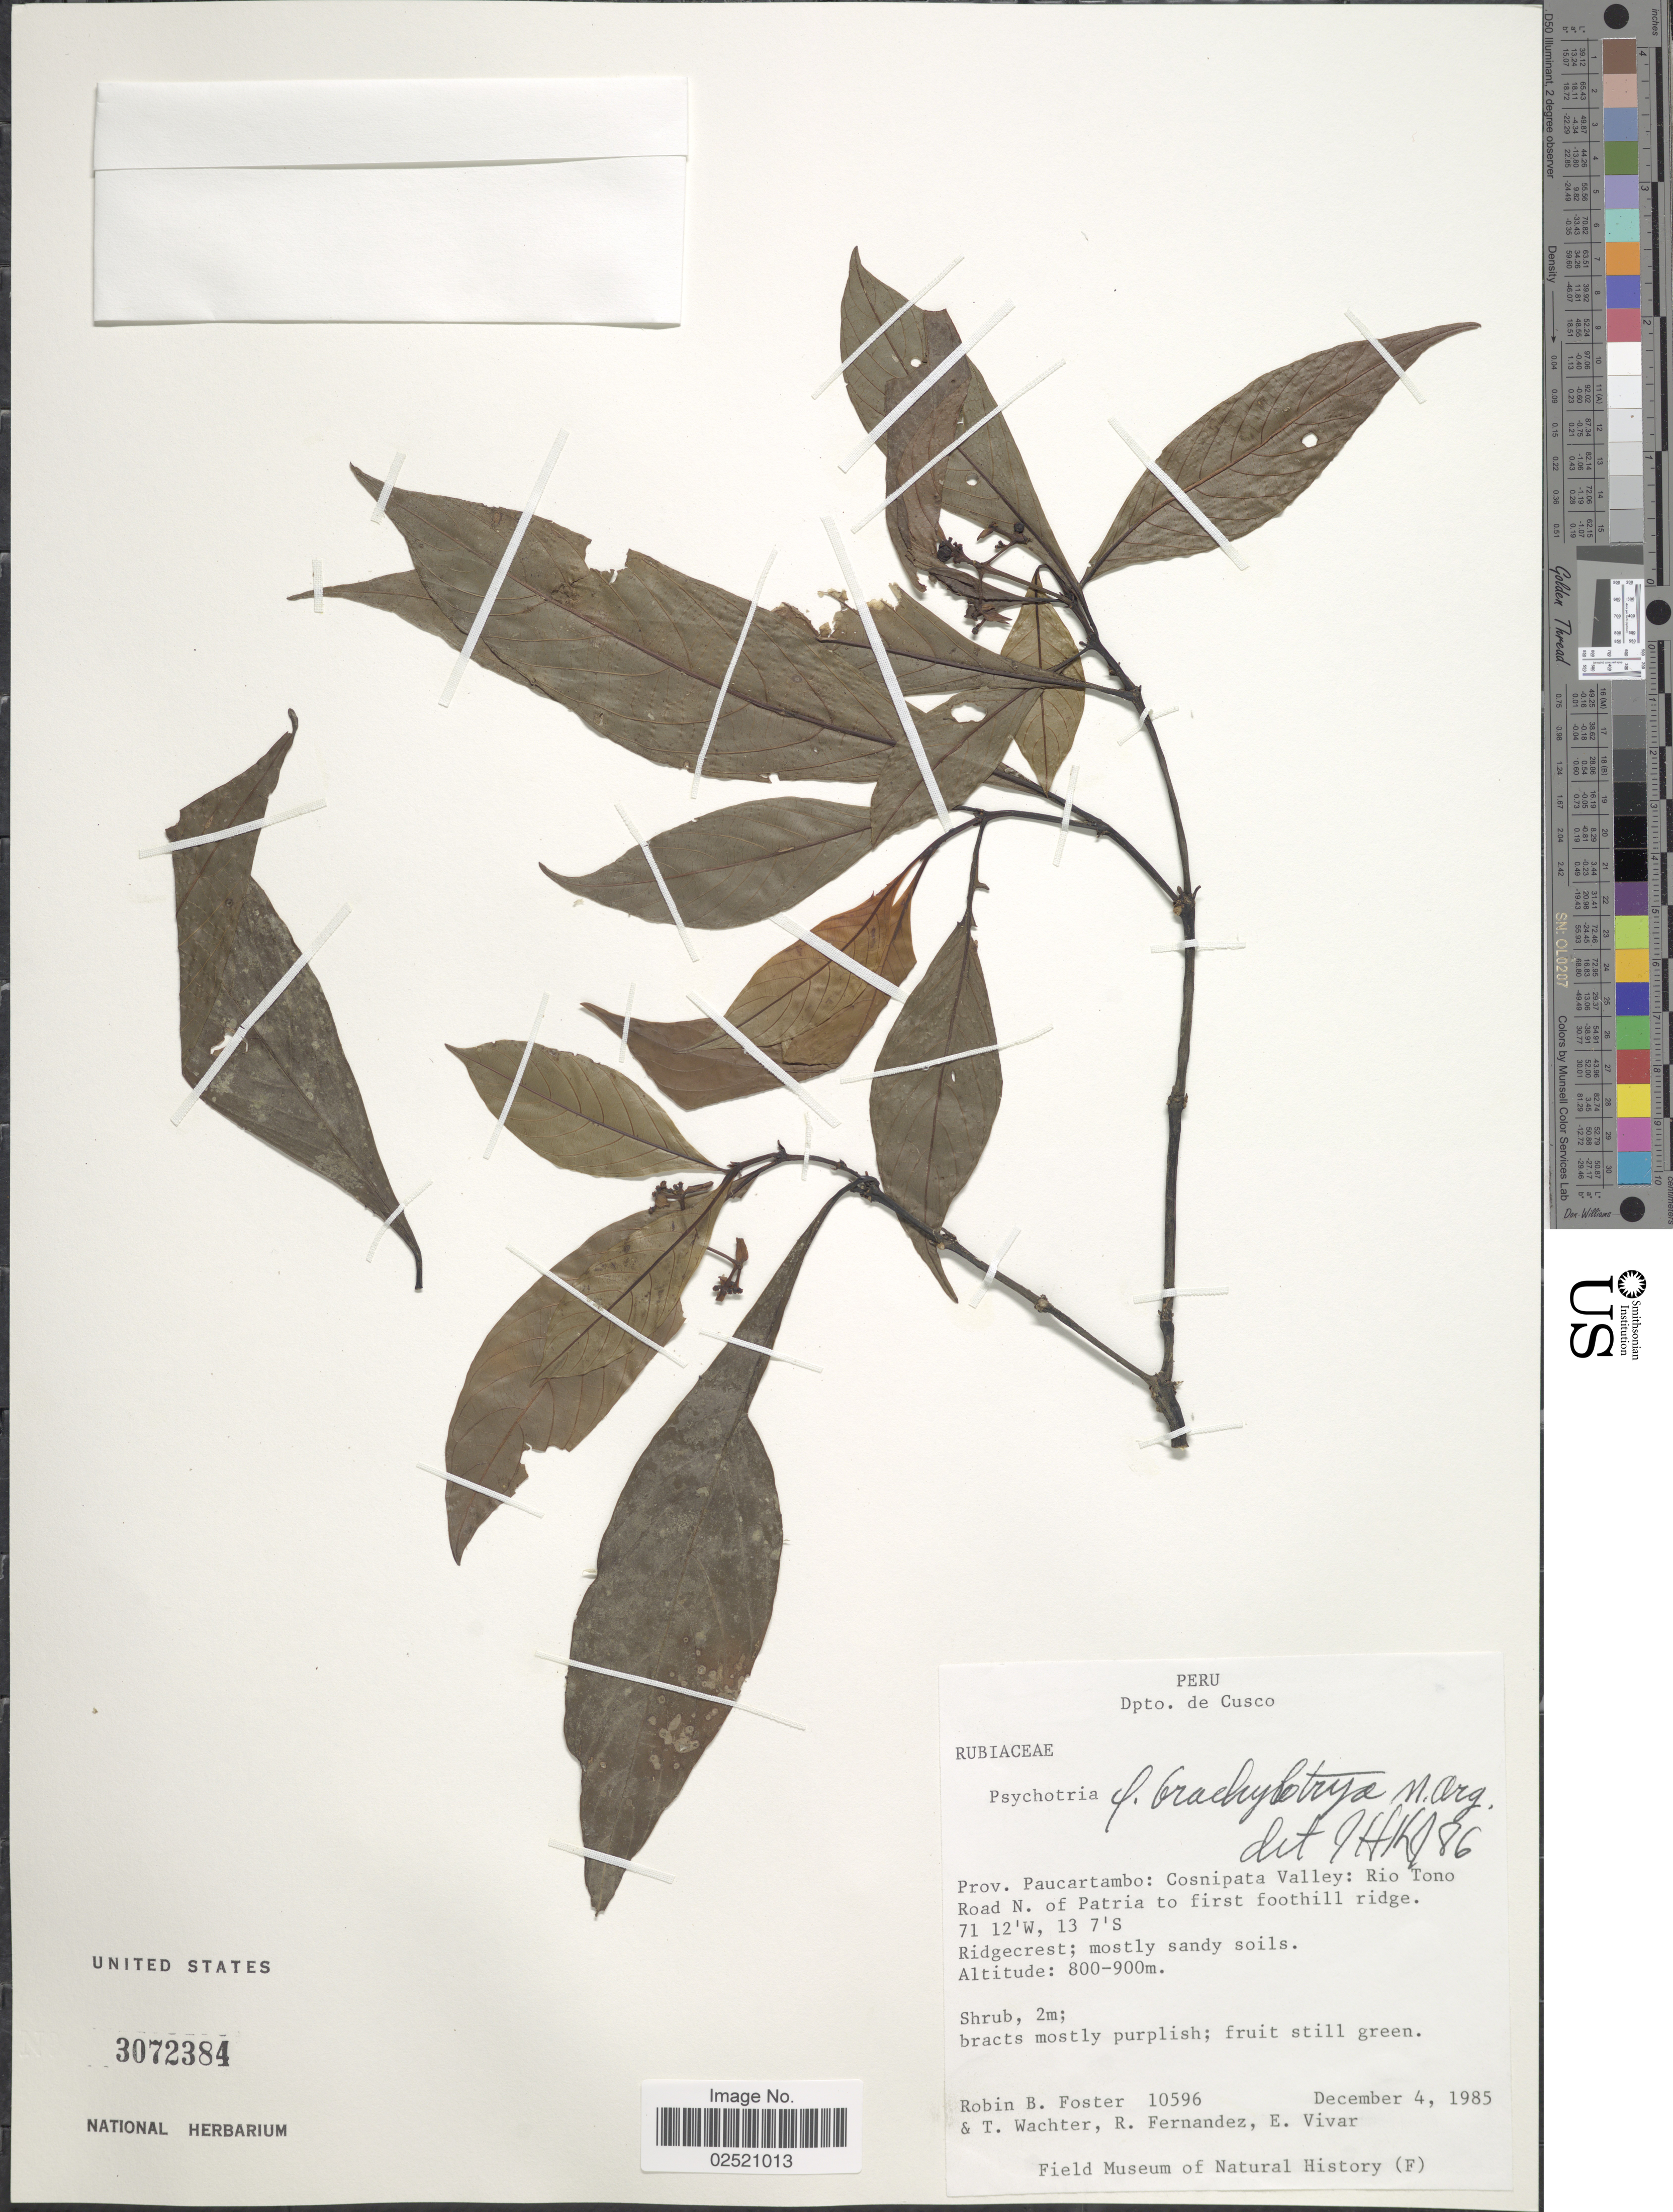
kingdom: Plantae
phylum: Tracheophyta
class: Magnoliopsida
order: Gentianales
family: Rubiaceae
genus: Psychotria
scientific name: Psychotria brachybotrya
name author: Müll. Arg.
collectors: R. B. Foster, T. Wachter, R. Fernandez & E. Vivar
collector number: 10596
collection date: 1985-12-04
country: Peru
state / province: Cusco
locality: Prov. Paucartambo: Cosnipata Valley: Rio Tono Road N. of Patria to first foothill ridge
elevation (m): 800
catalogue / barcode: US 3072384